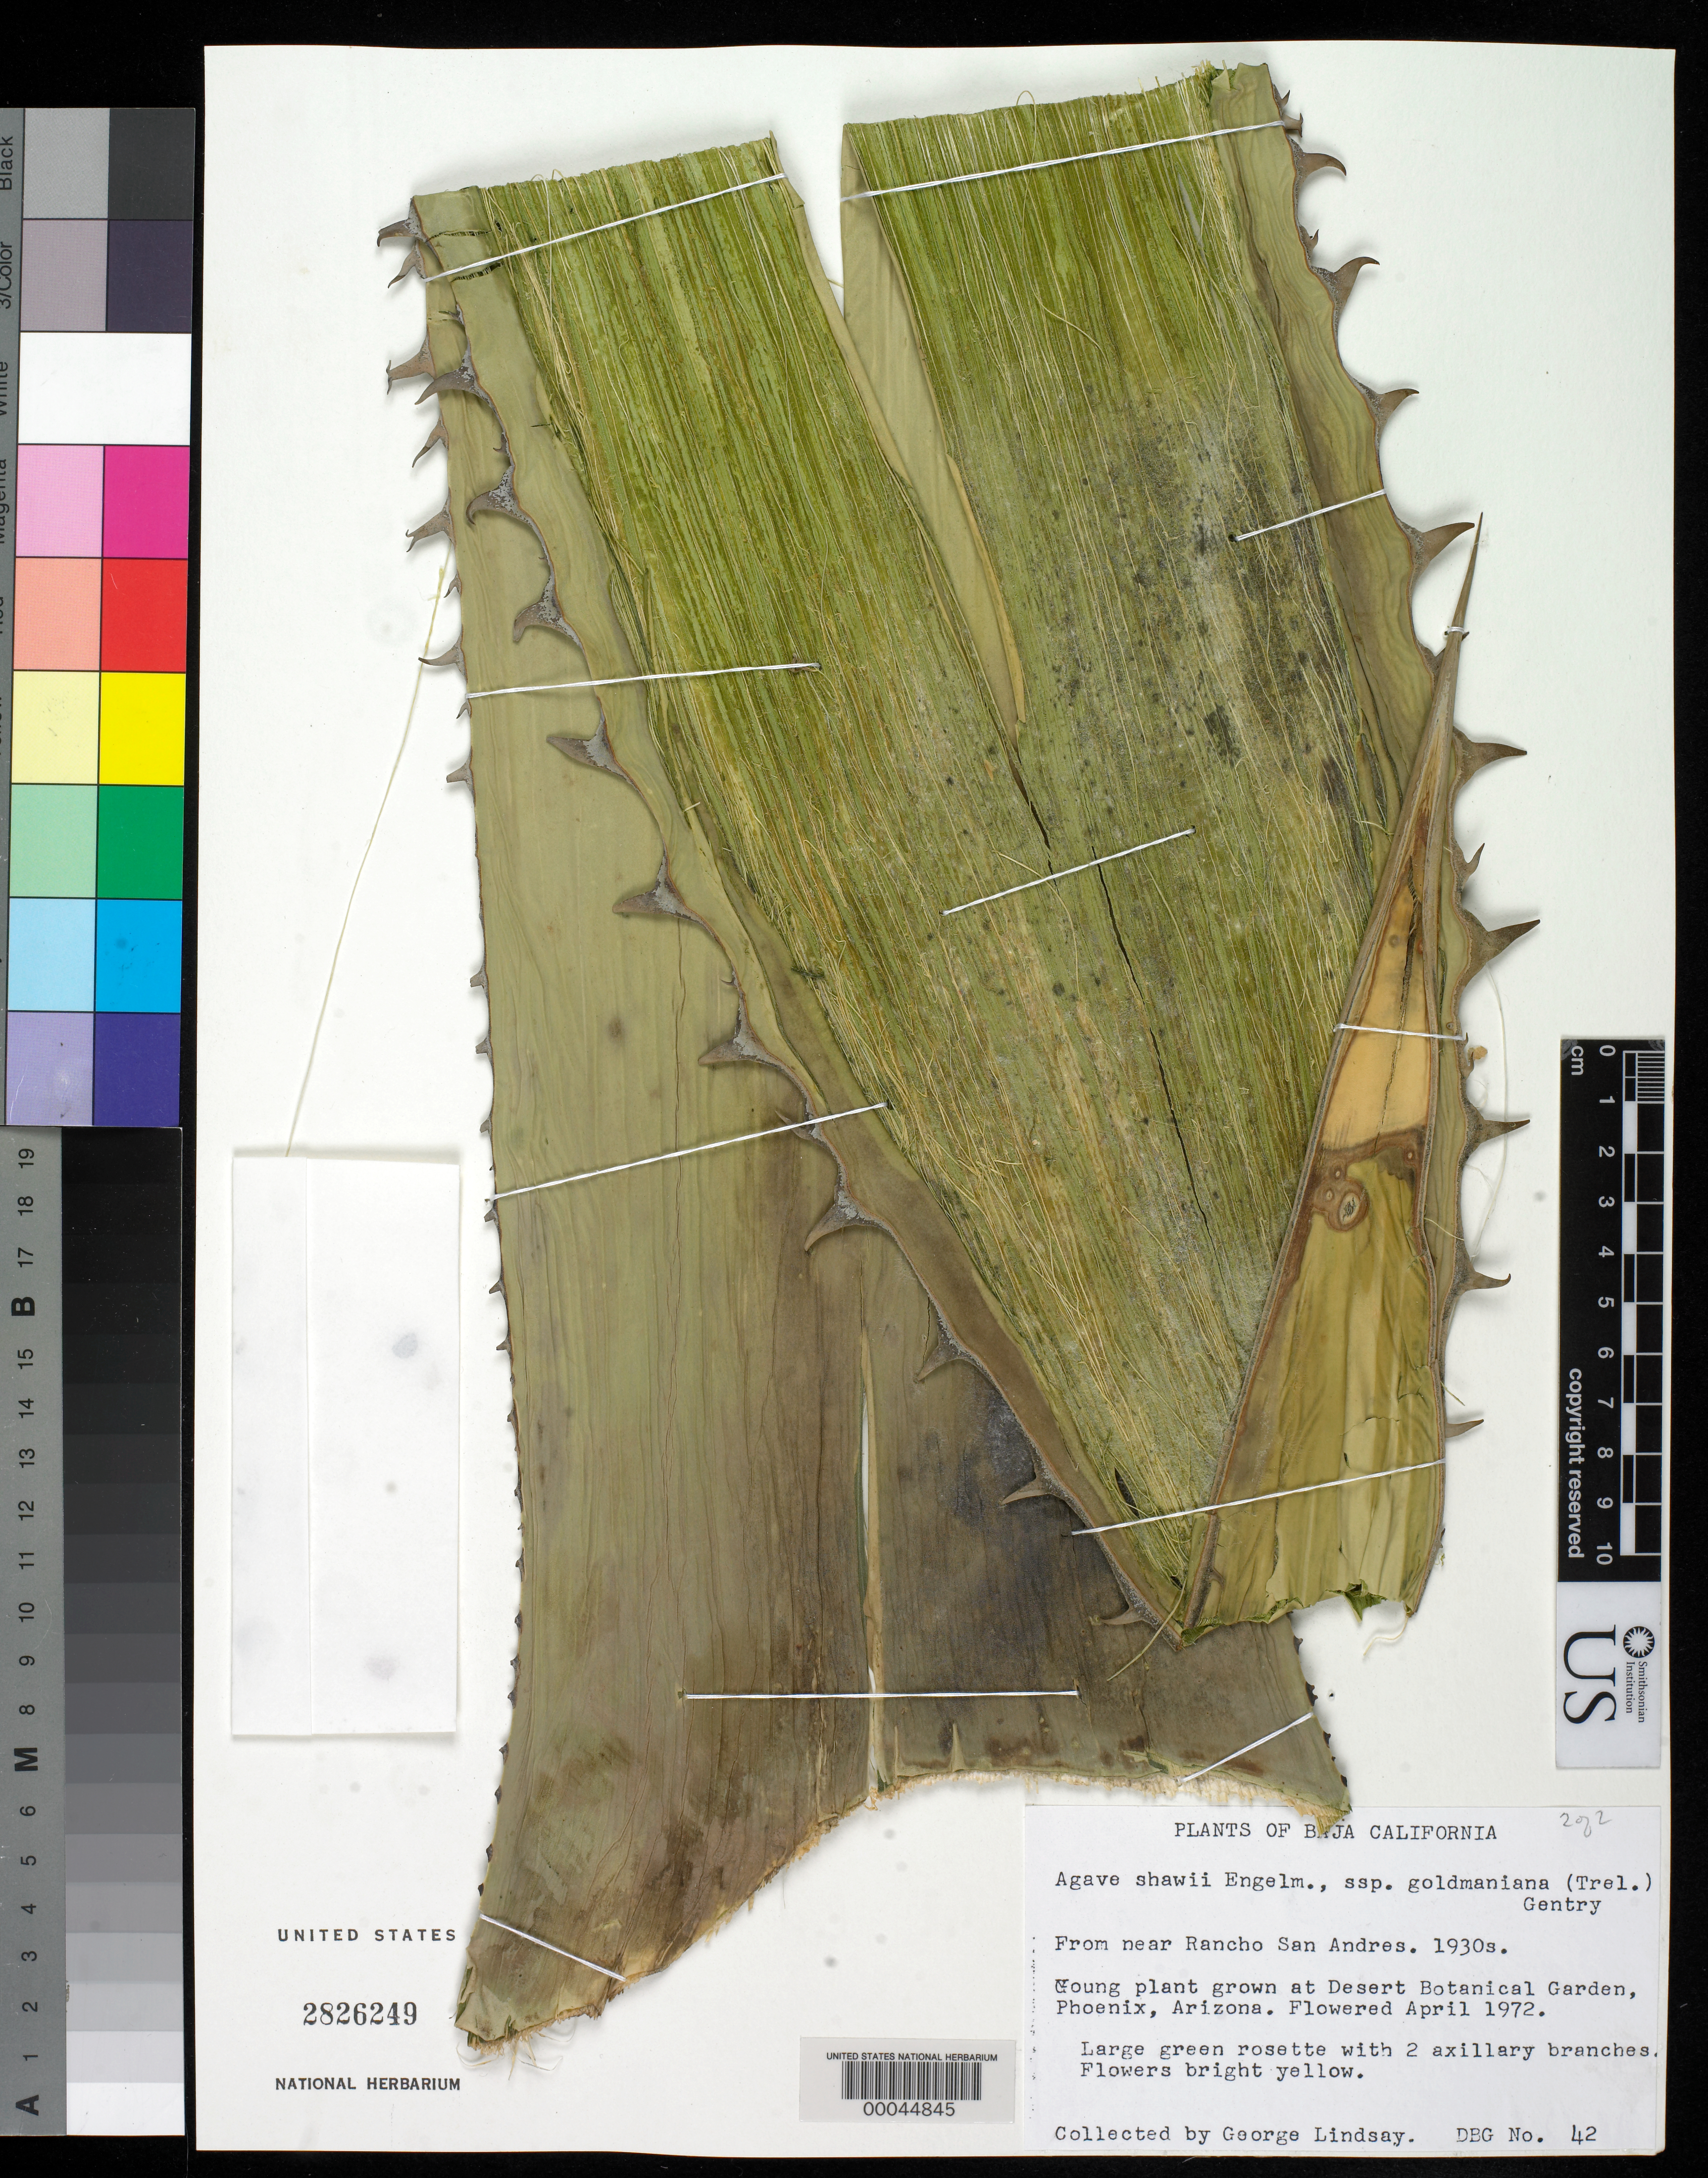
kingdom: Plantae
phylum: Tracheophyta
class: Liliopsida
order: Asparagales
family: Asparagaceae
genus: Agave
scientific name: Agave shawii subsp. goldmaniana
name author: (Trel.) Gentry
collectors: G. Lindsay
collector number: Dbg No. 42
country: Mexico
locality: E of Monserrat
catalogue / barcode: US 2826249